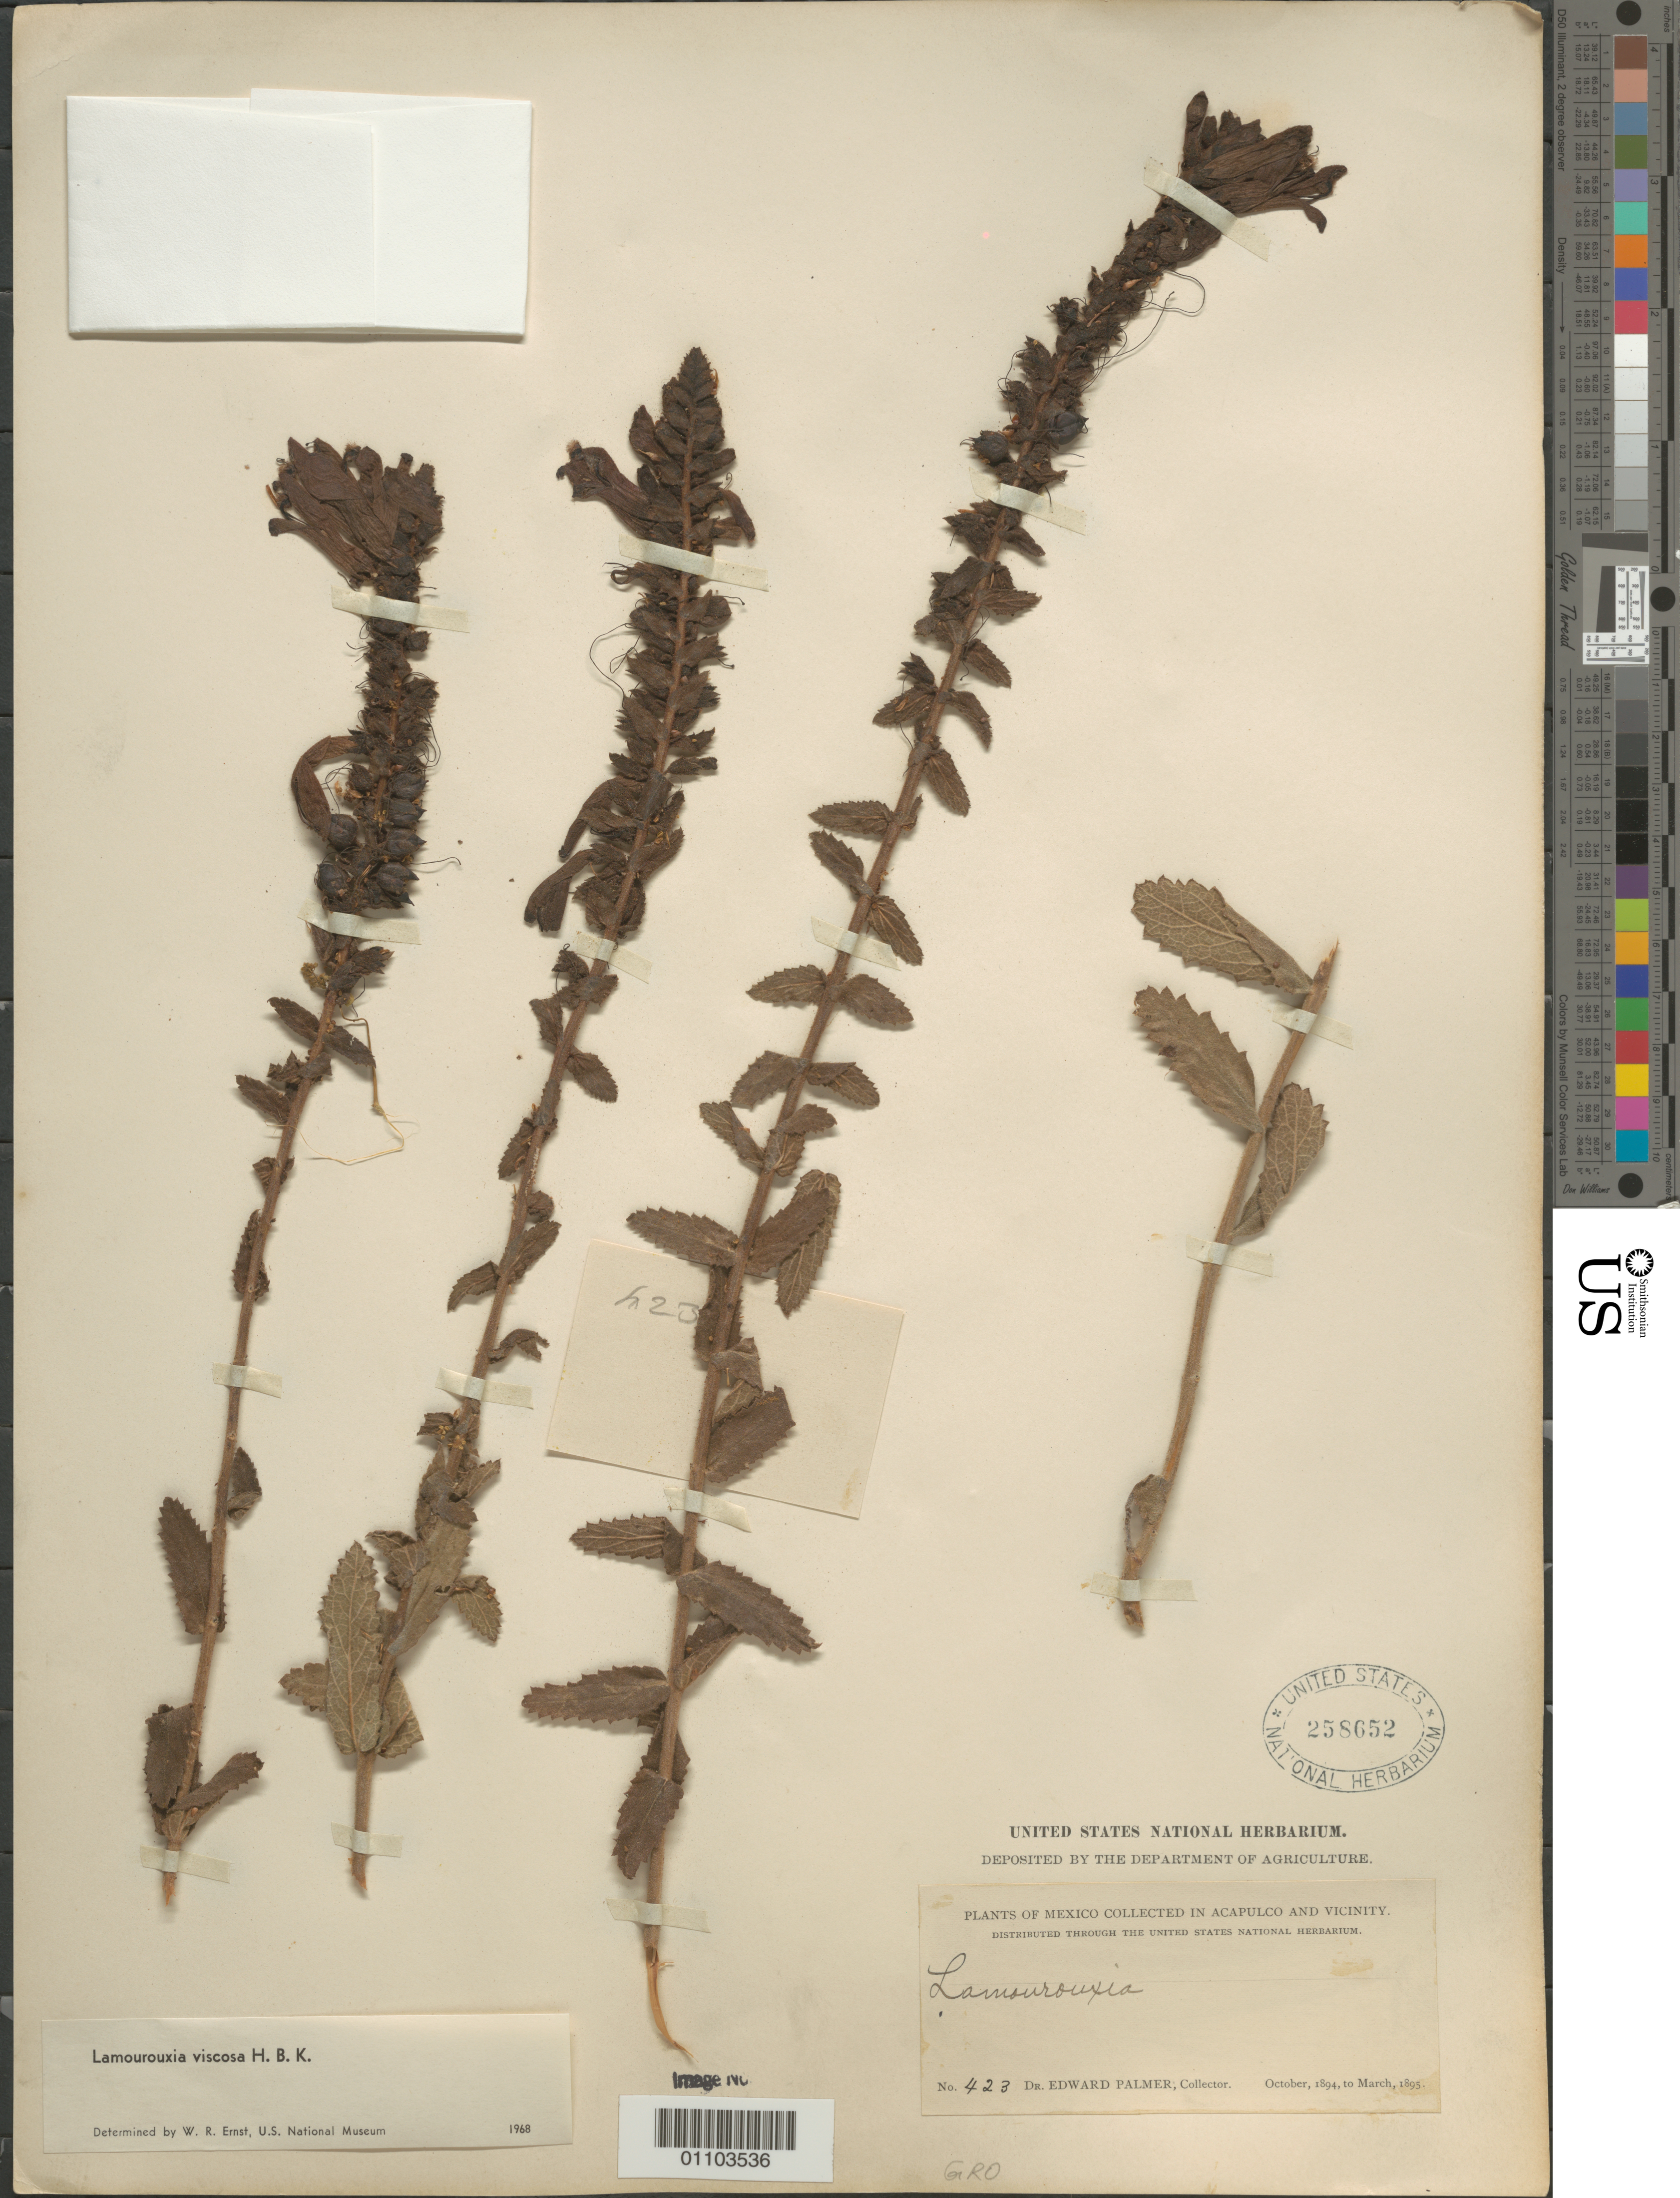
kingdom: Plantae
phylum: Tracheophyta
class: Magnoliopsida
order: Lamiales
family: Orobanchaceae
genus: Lamourouxia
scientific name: Lamourouxia viscosa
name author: Kunth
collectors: E. Palmer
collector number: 423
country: Mexico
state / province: Guerrero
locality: Acapulco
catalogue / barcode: US 258652